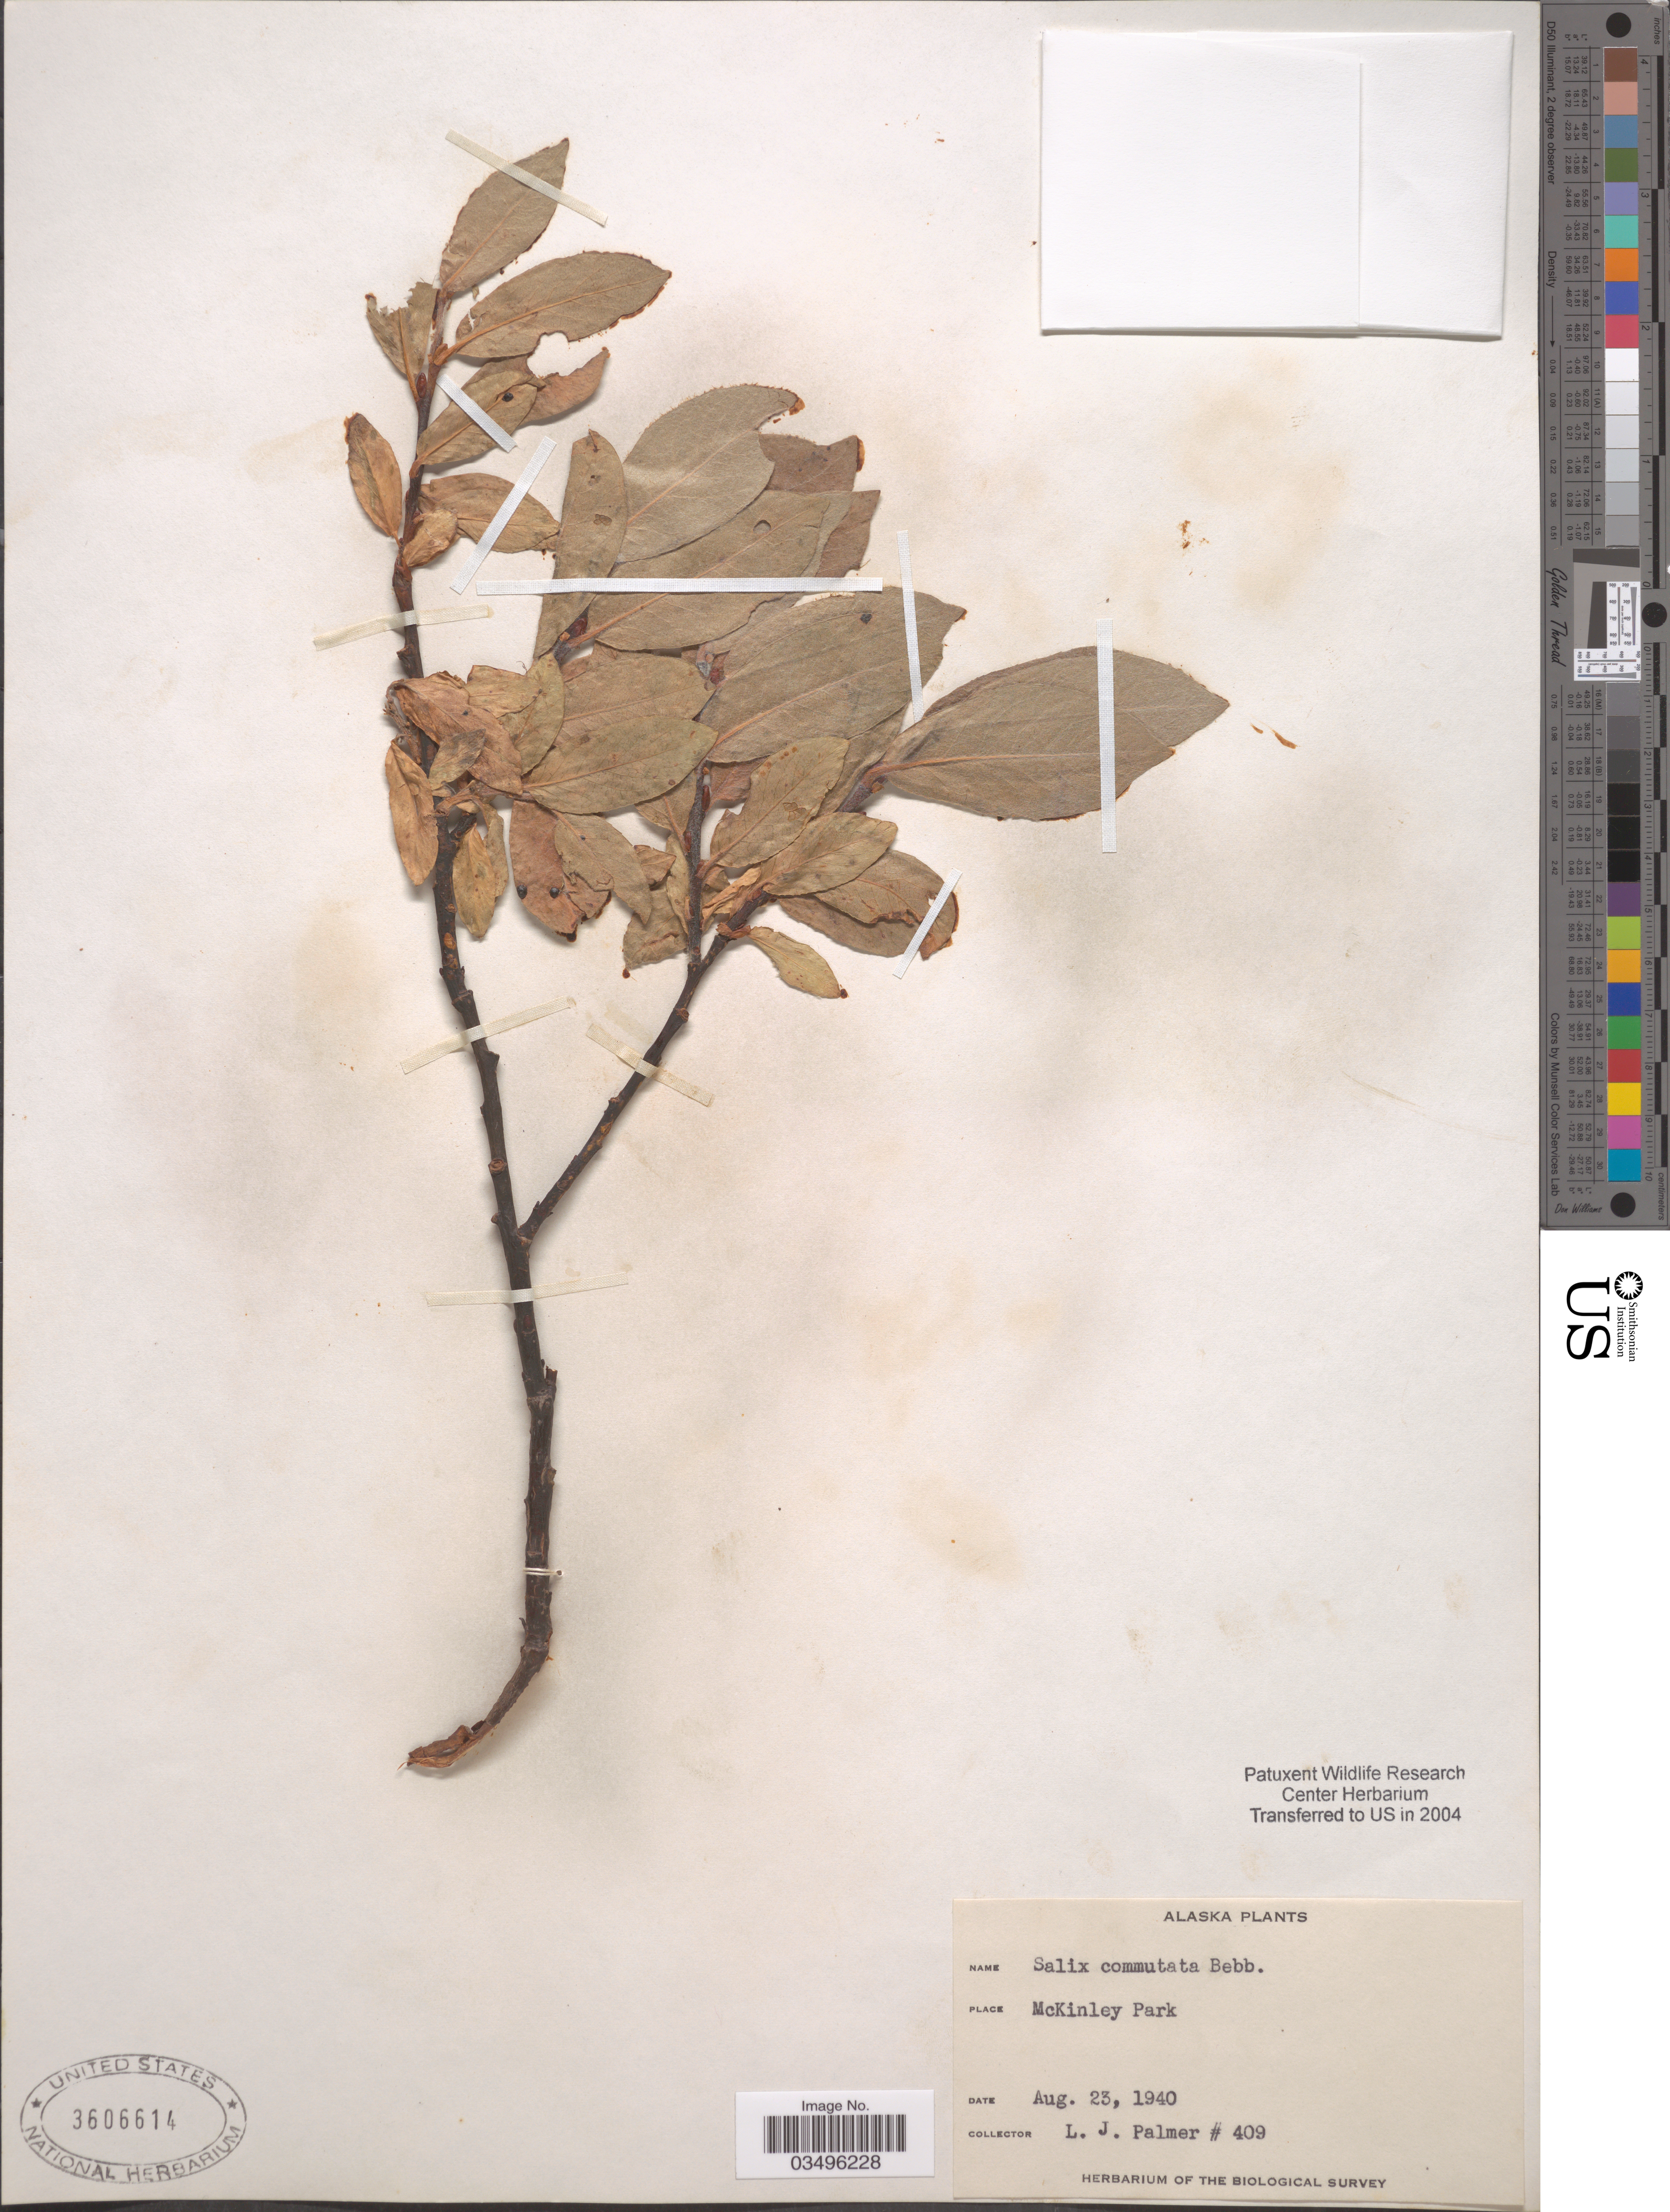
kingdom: Plantae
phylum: Tracheophyta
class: Magnoliopsida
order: Malpighiales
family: Salicaceae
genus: Salix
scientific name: Salix commutata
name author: Bebb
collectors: L. J. Palmer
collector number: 409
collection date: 1940-08-23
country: United States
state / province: Alaska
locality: McKinley Park.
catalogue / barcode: US 3606614